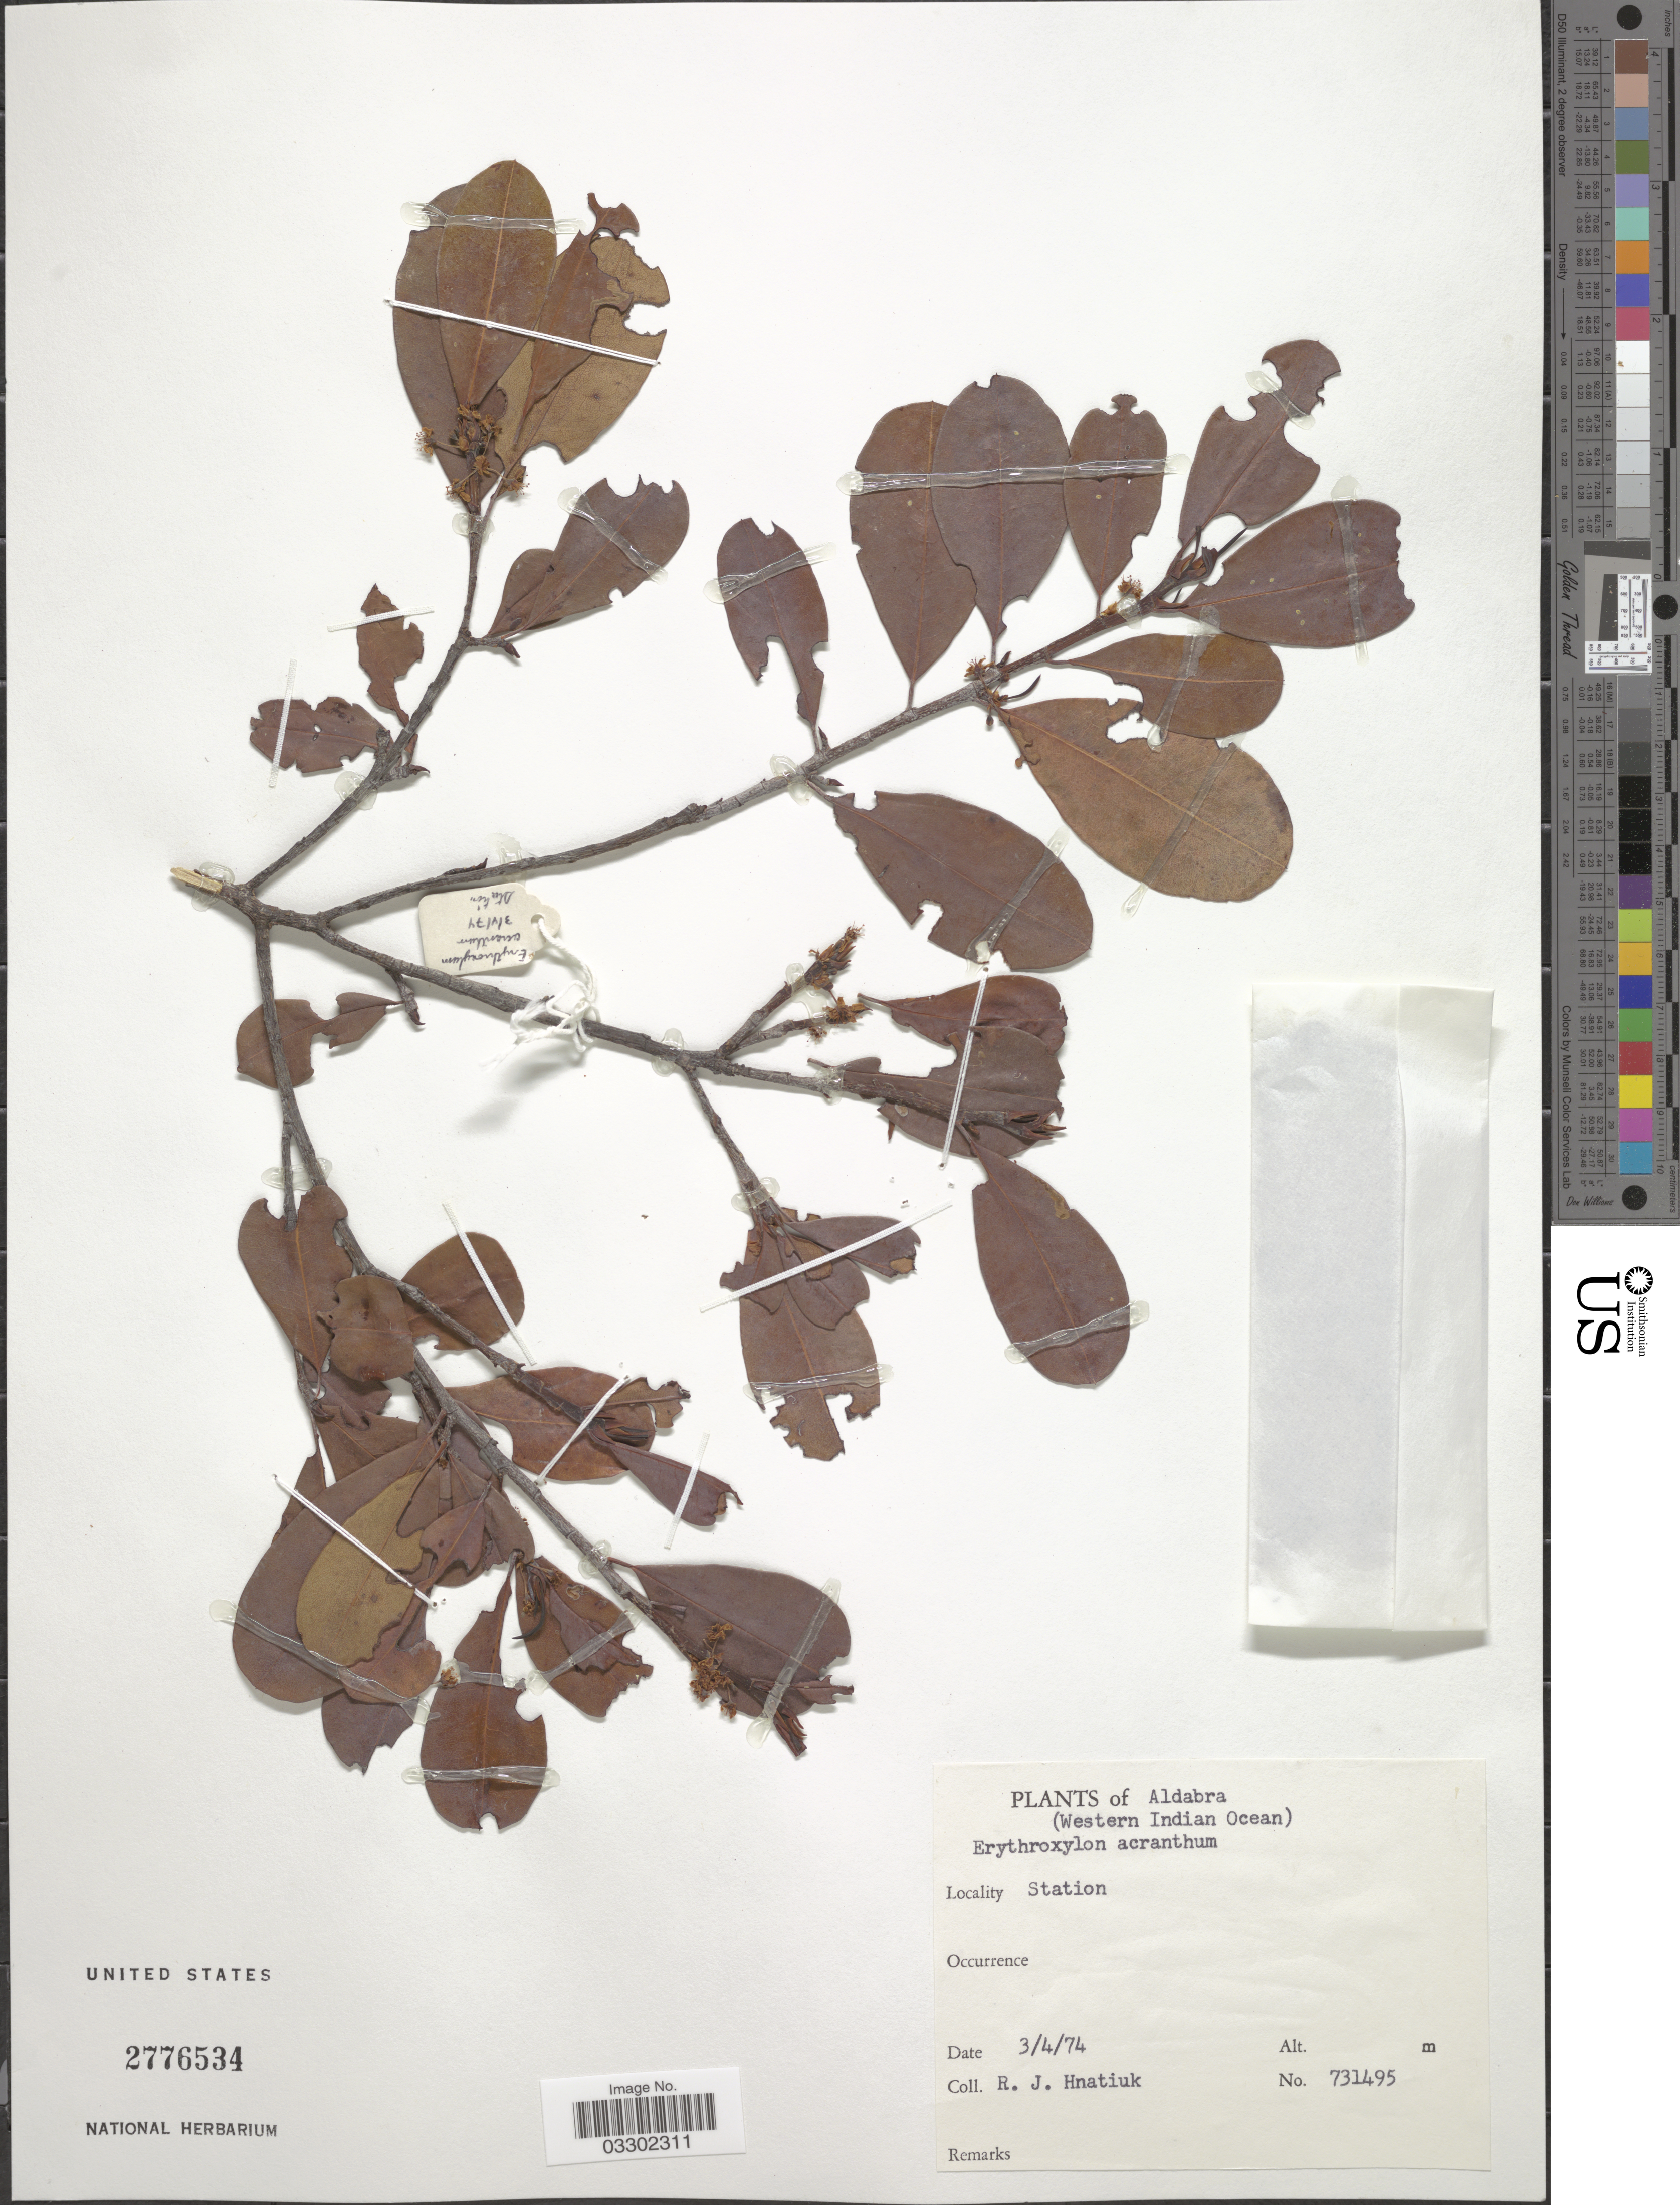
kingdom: Plantae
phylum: Tracheophyta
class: Magnoliopsida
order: Malpighiales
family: Erythroxylaceae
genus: Erythroxylum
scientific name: Erythroxylum acranthum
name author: Hemsl.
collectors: R. Hnatiuk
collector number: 731495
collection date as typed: Transcribed d/m/y: 3/4/74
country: Seychelles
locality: Aldabra (Western Indian Ocean). Station.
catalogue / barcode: US 2776534